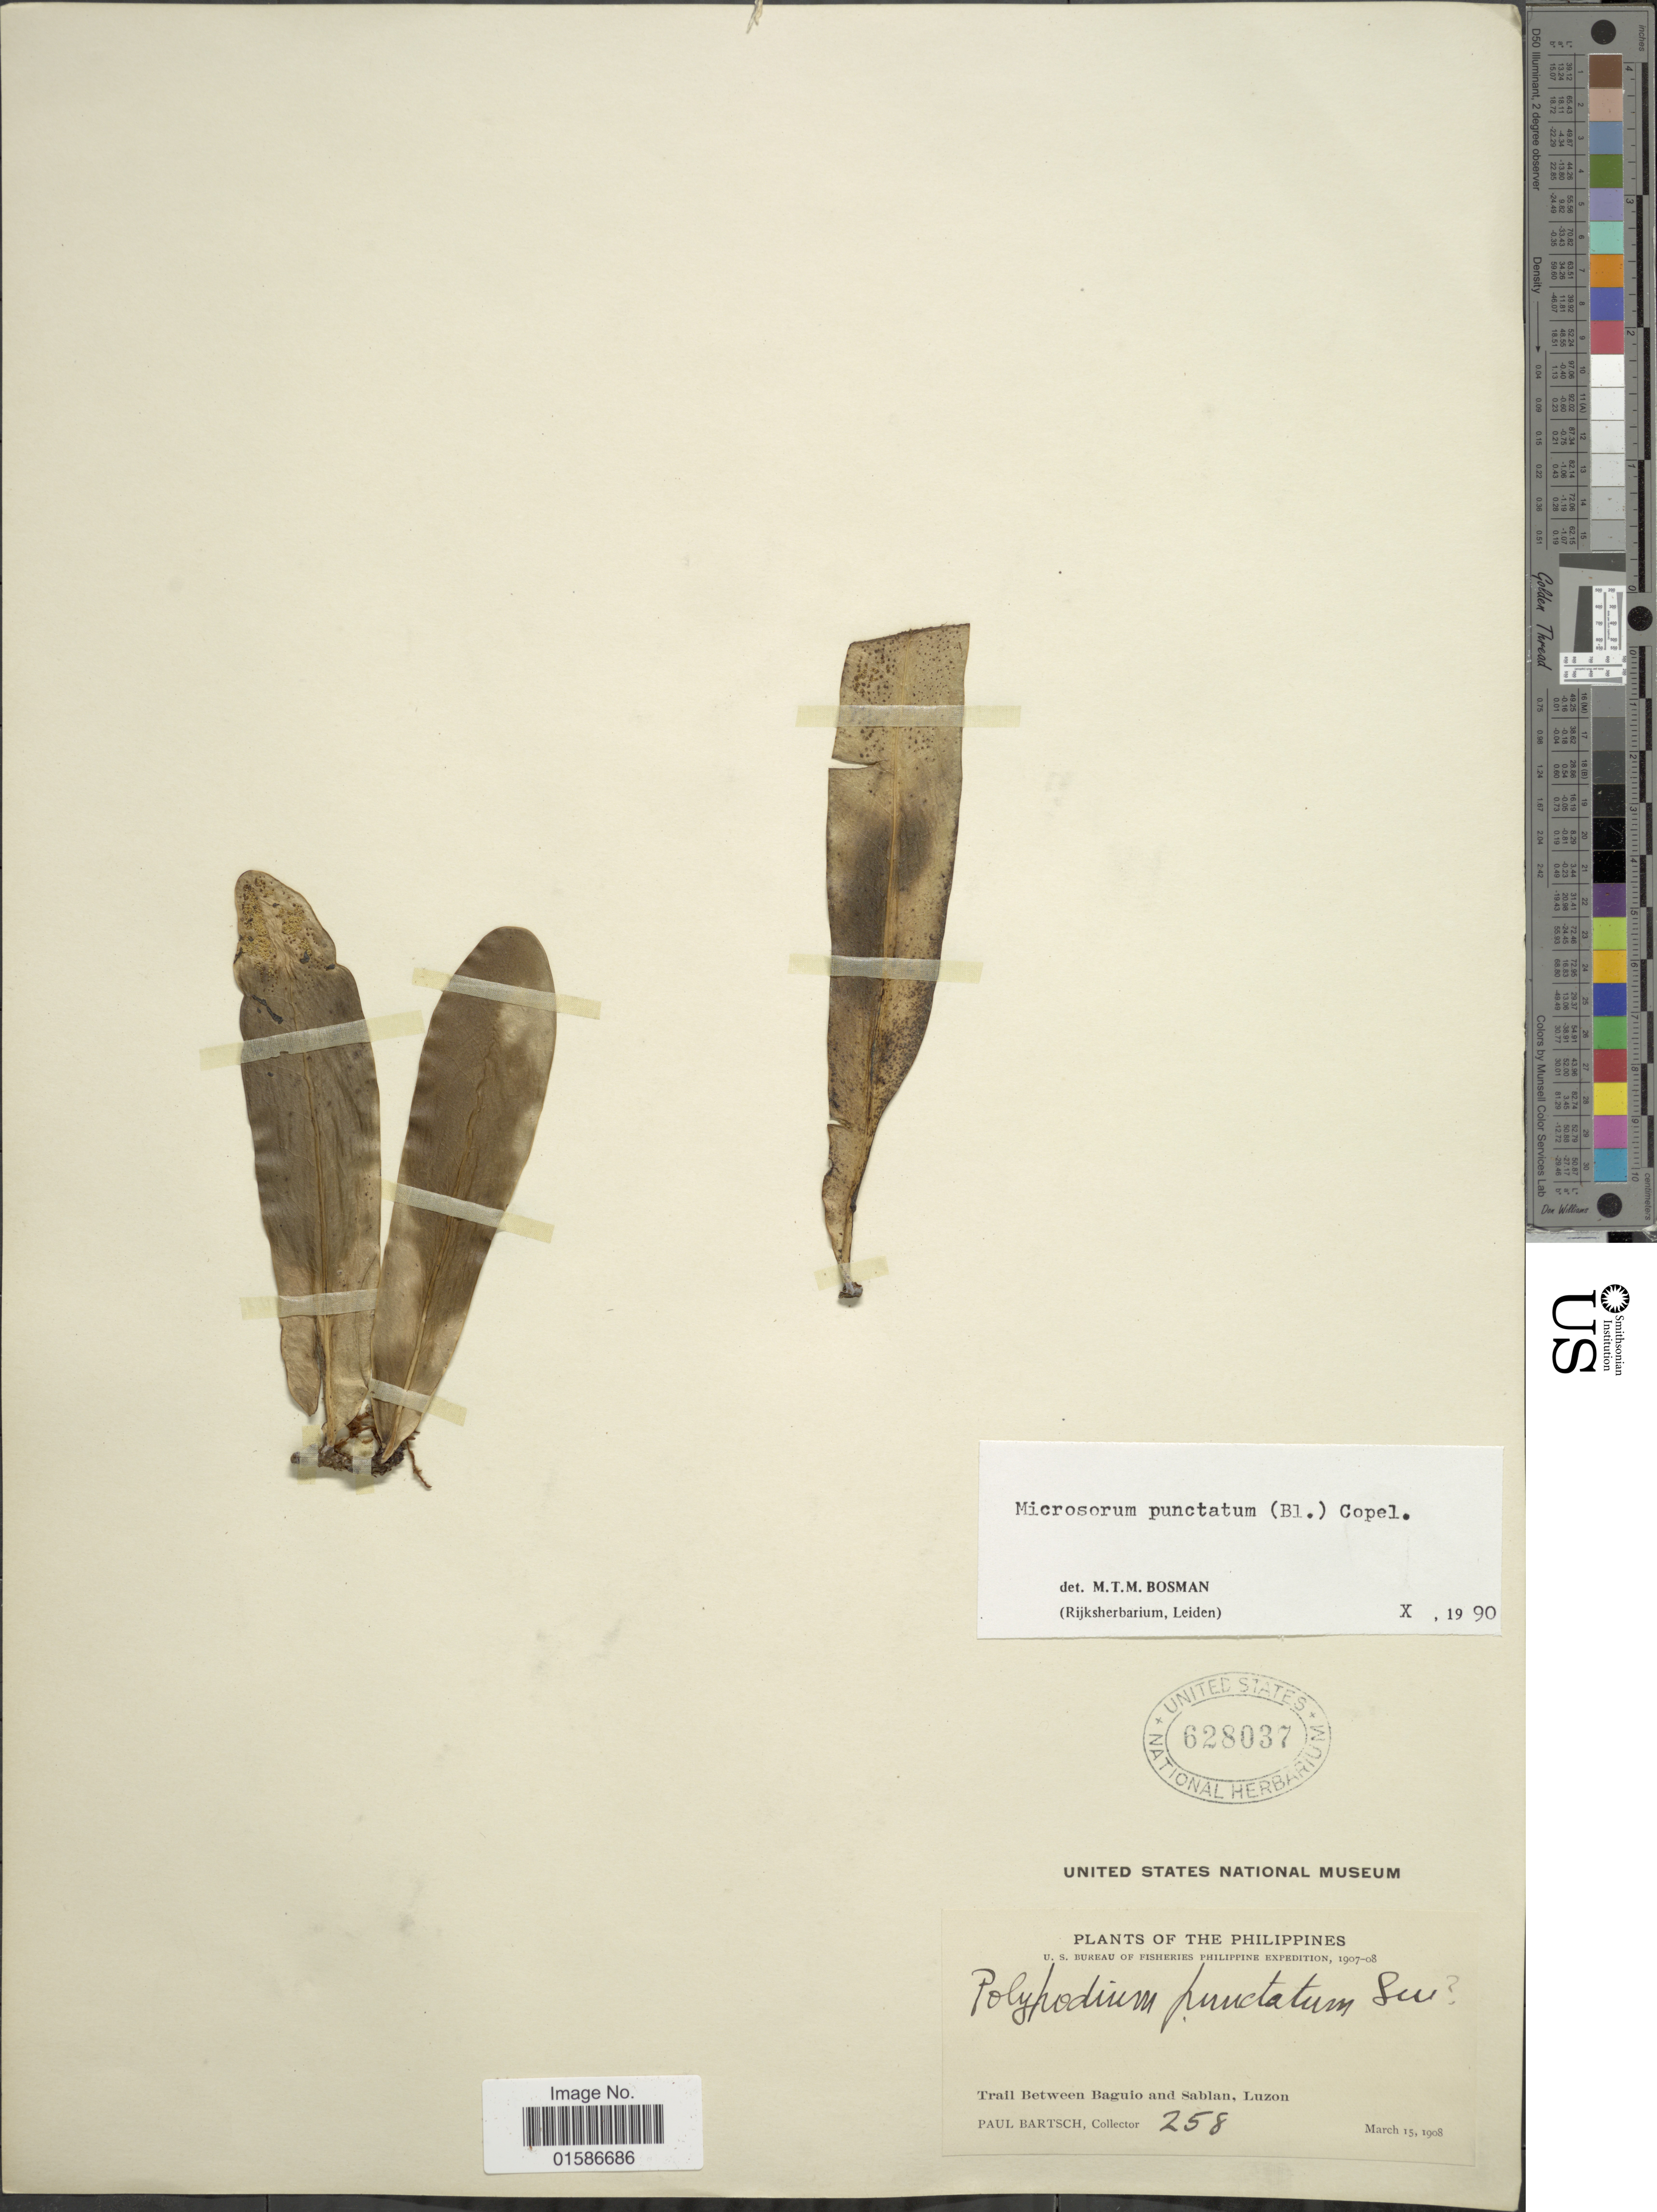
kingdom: Plantae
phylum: Tracheophyta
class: Polypodiopsida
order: Polypodiales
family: Polypodiaceae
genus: Microsorum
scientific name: Microsorum punctatum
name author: (L.) Copel.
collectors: P. Bartsch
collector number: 258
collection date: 1908-03-15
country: Philippines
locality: Trail between Baguio and Sablan, Luzon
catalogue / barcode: US 628037